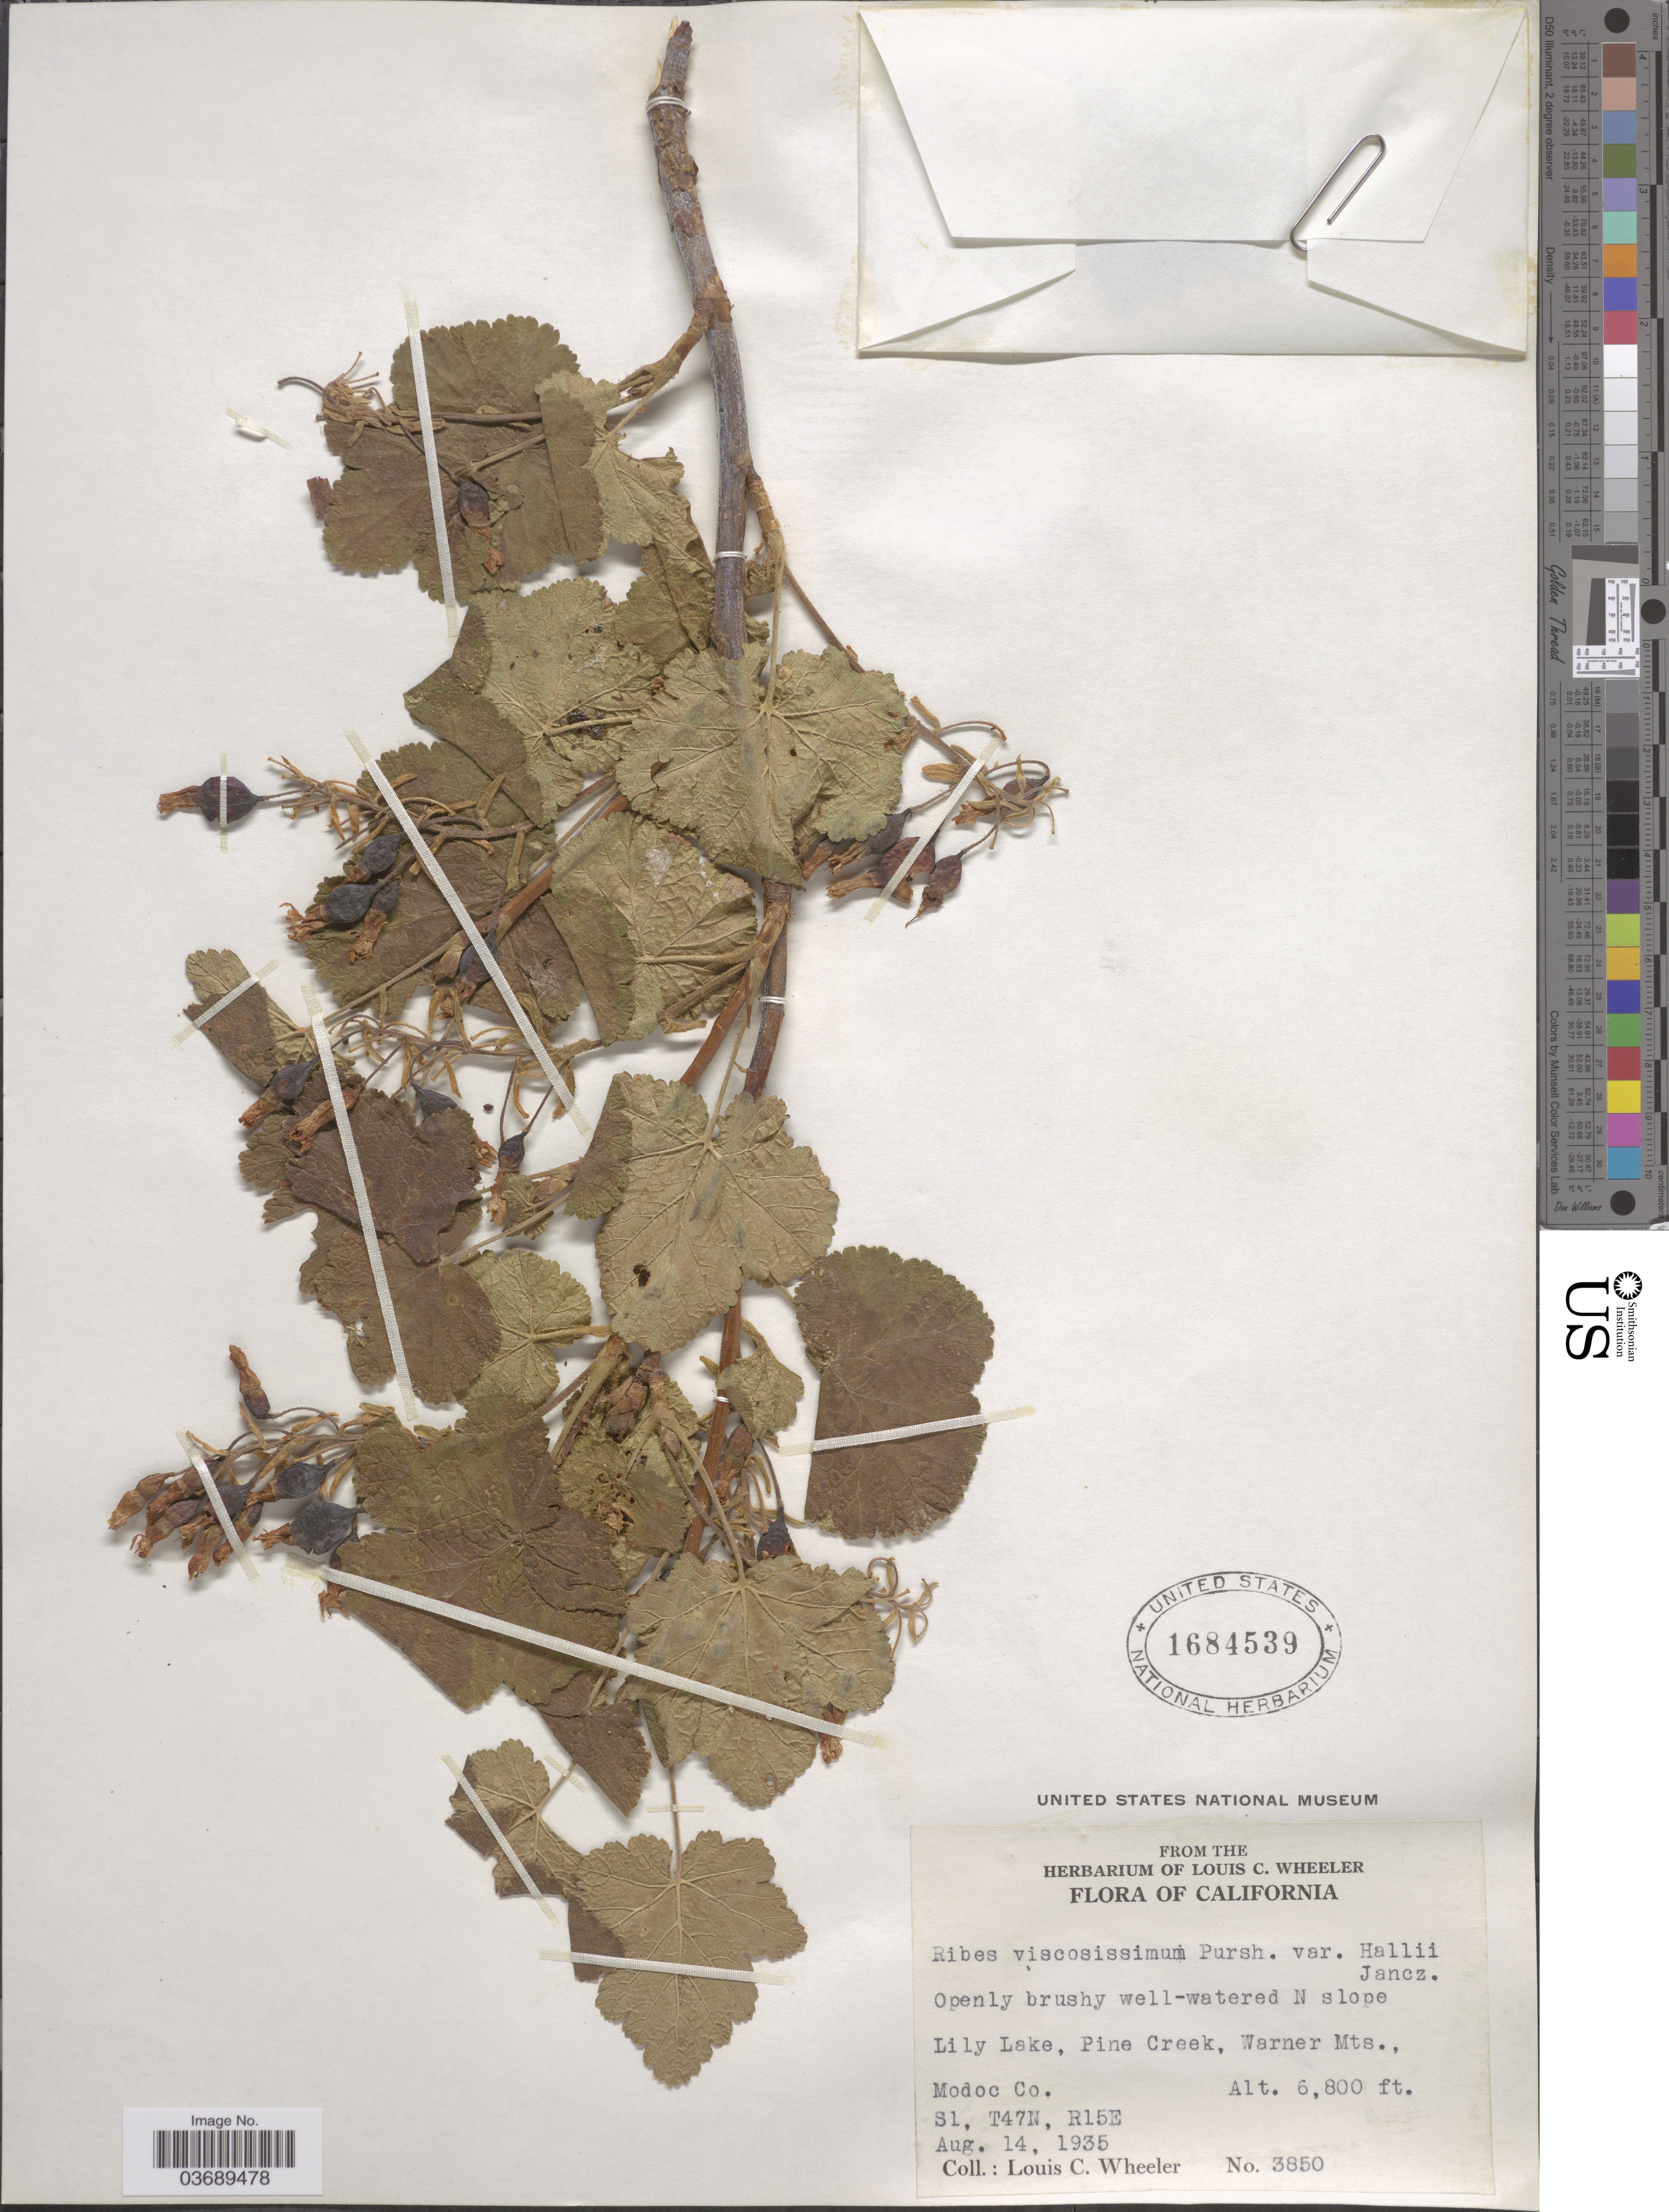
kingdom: Plantae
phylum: Tracheophyta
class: Magnoliopsida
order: Saxifragales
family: Grossulariaceae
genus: Ribes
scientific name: Ribes viscosissimum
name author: Pursh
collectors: L. C. Wheeler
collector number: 3850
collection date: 1935-08-14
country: United States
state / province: California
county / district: Modoc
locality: Openly brushy well-watered N slope. Lily Lake, Pine Creek, Warner Mts., Modoc Co. S1, T47N, R15E.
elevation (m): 2073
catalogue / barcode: US 1684539